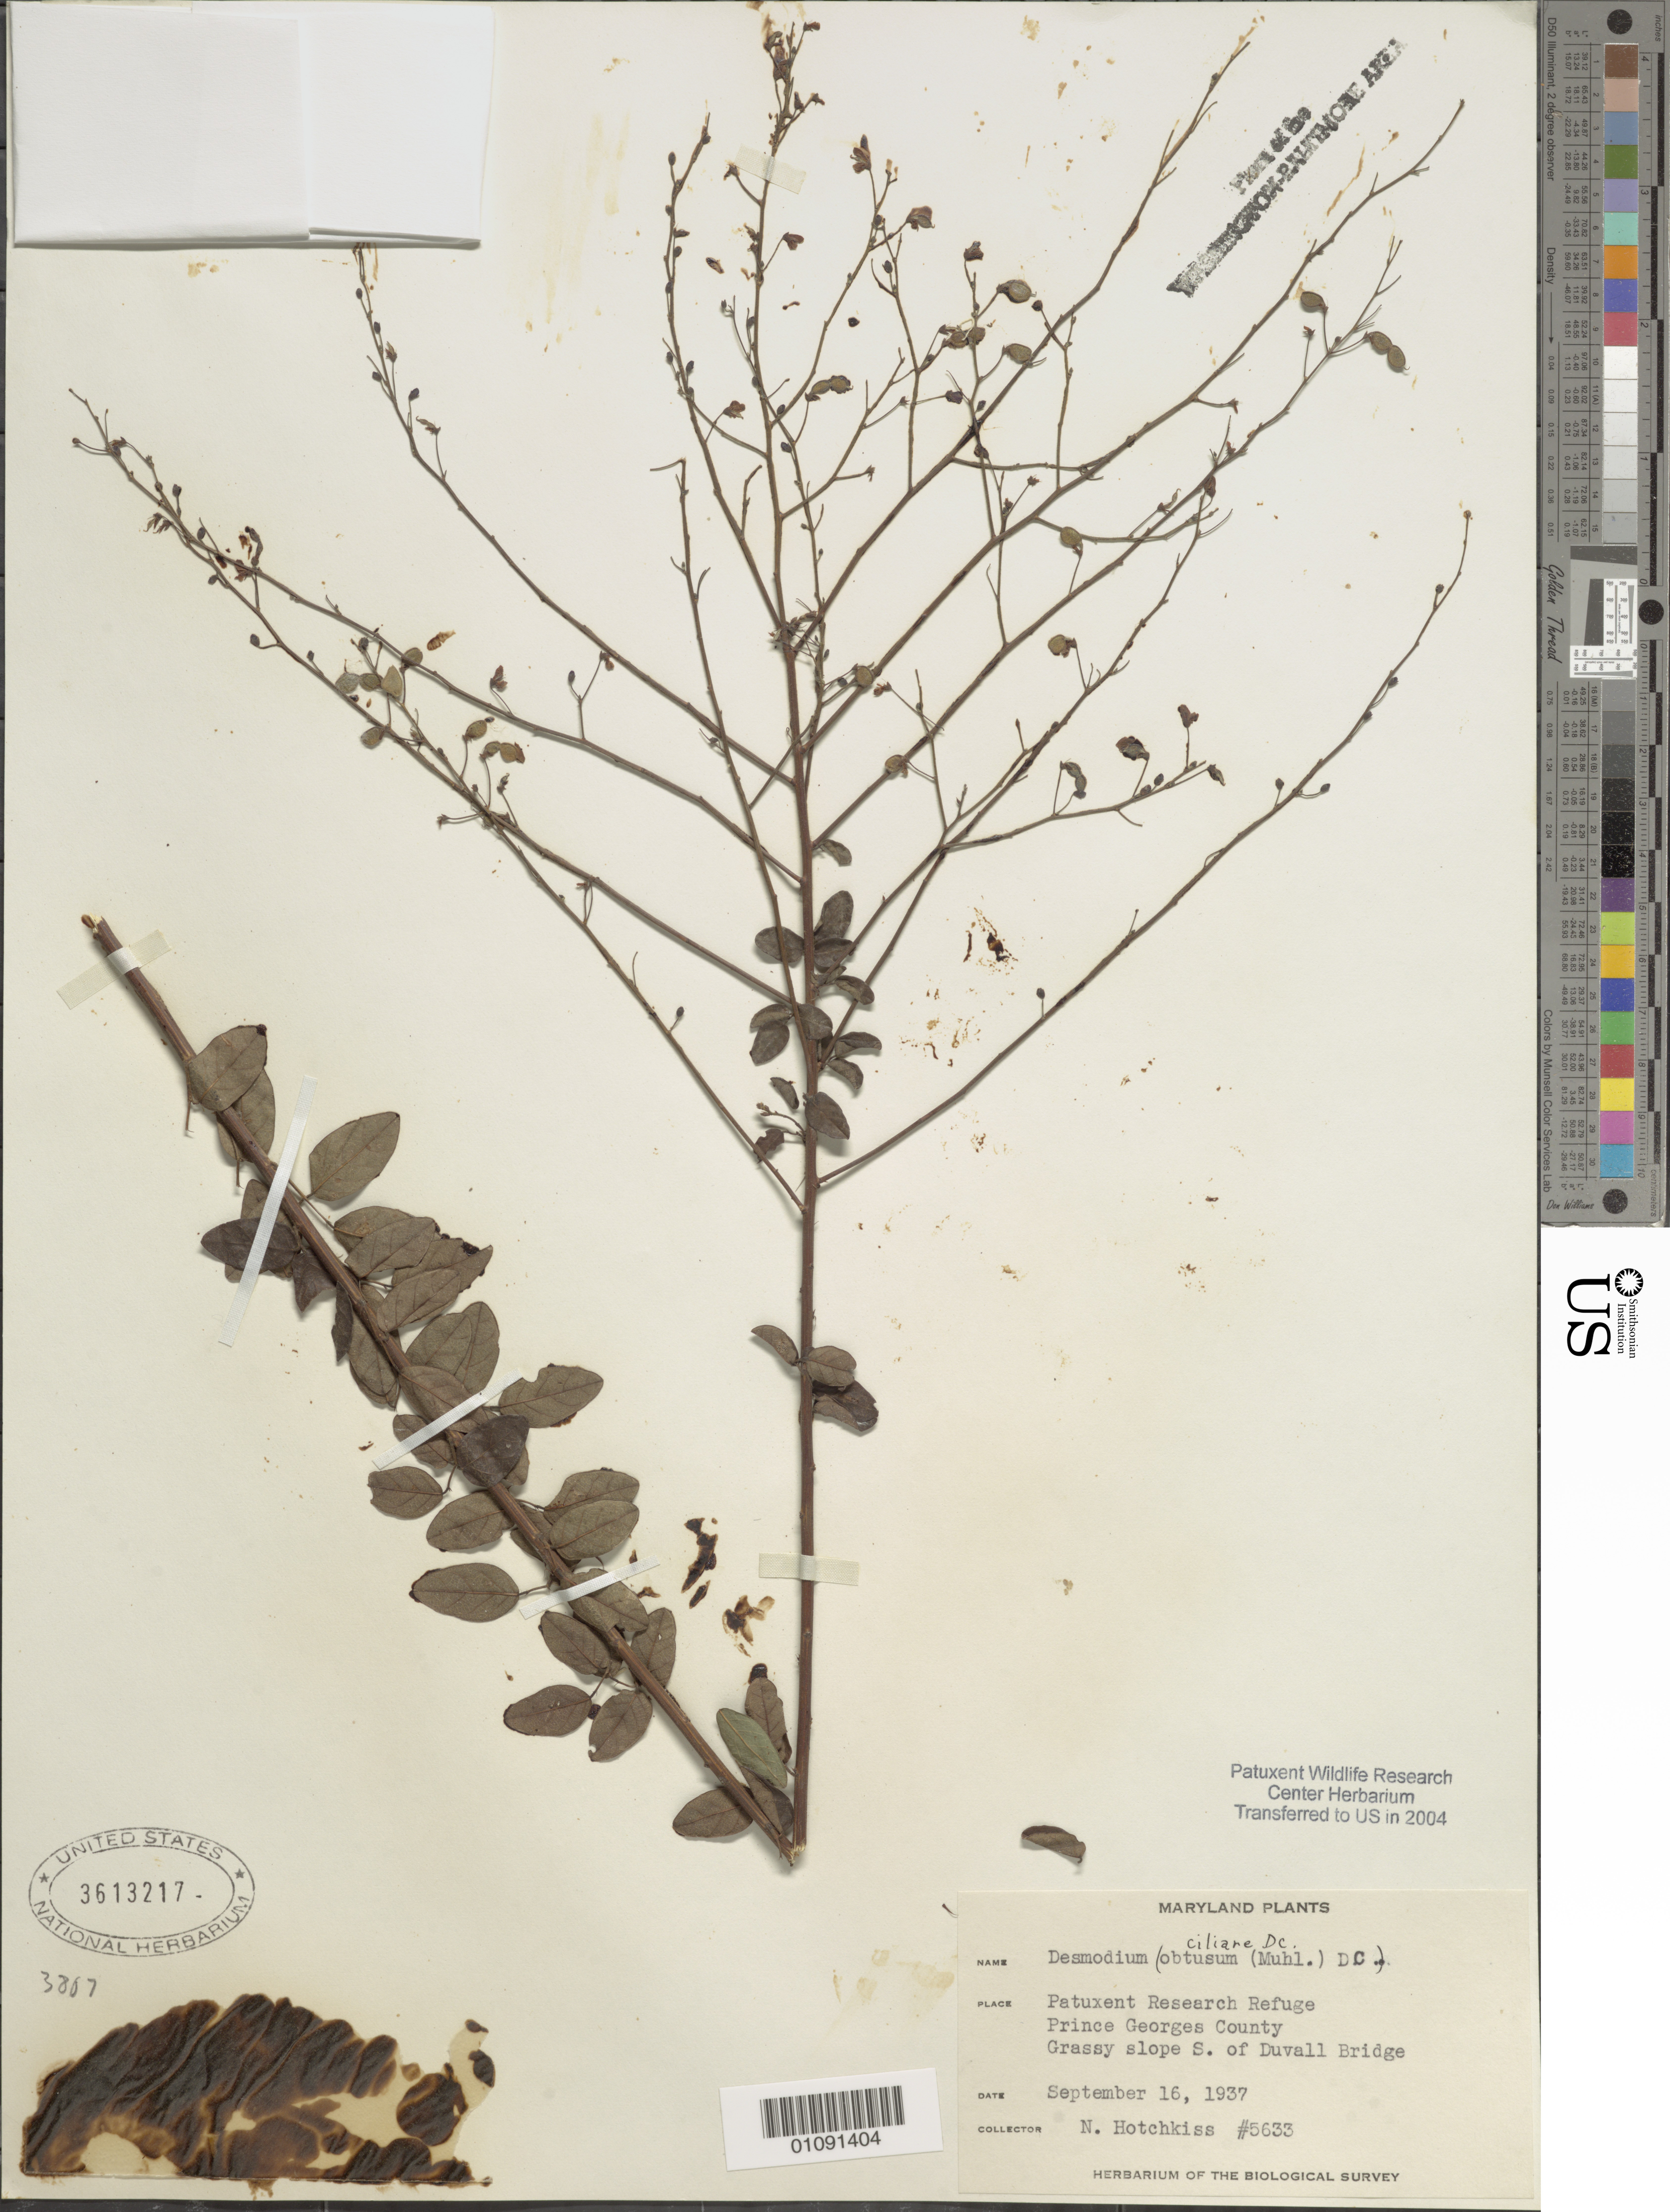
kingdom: Plantae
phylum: Tracheophyta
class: Magnoliopsida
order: Fabales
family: Fabaceae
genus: Desmodium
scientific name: Desmodium ciliare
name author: (Muhl. ex Willd.) DC.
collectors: N. Hotchkiss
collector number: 5633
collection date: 1937-09-16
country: United States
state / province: Maryland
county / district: Prince George's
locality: Patuxent Wildlife Refuge. S. of Duvall Bridge.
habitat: Grassy slope.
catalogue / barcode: US 3613217